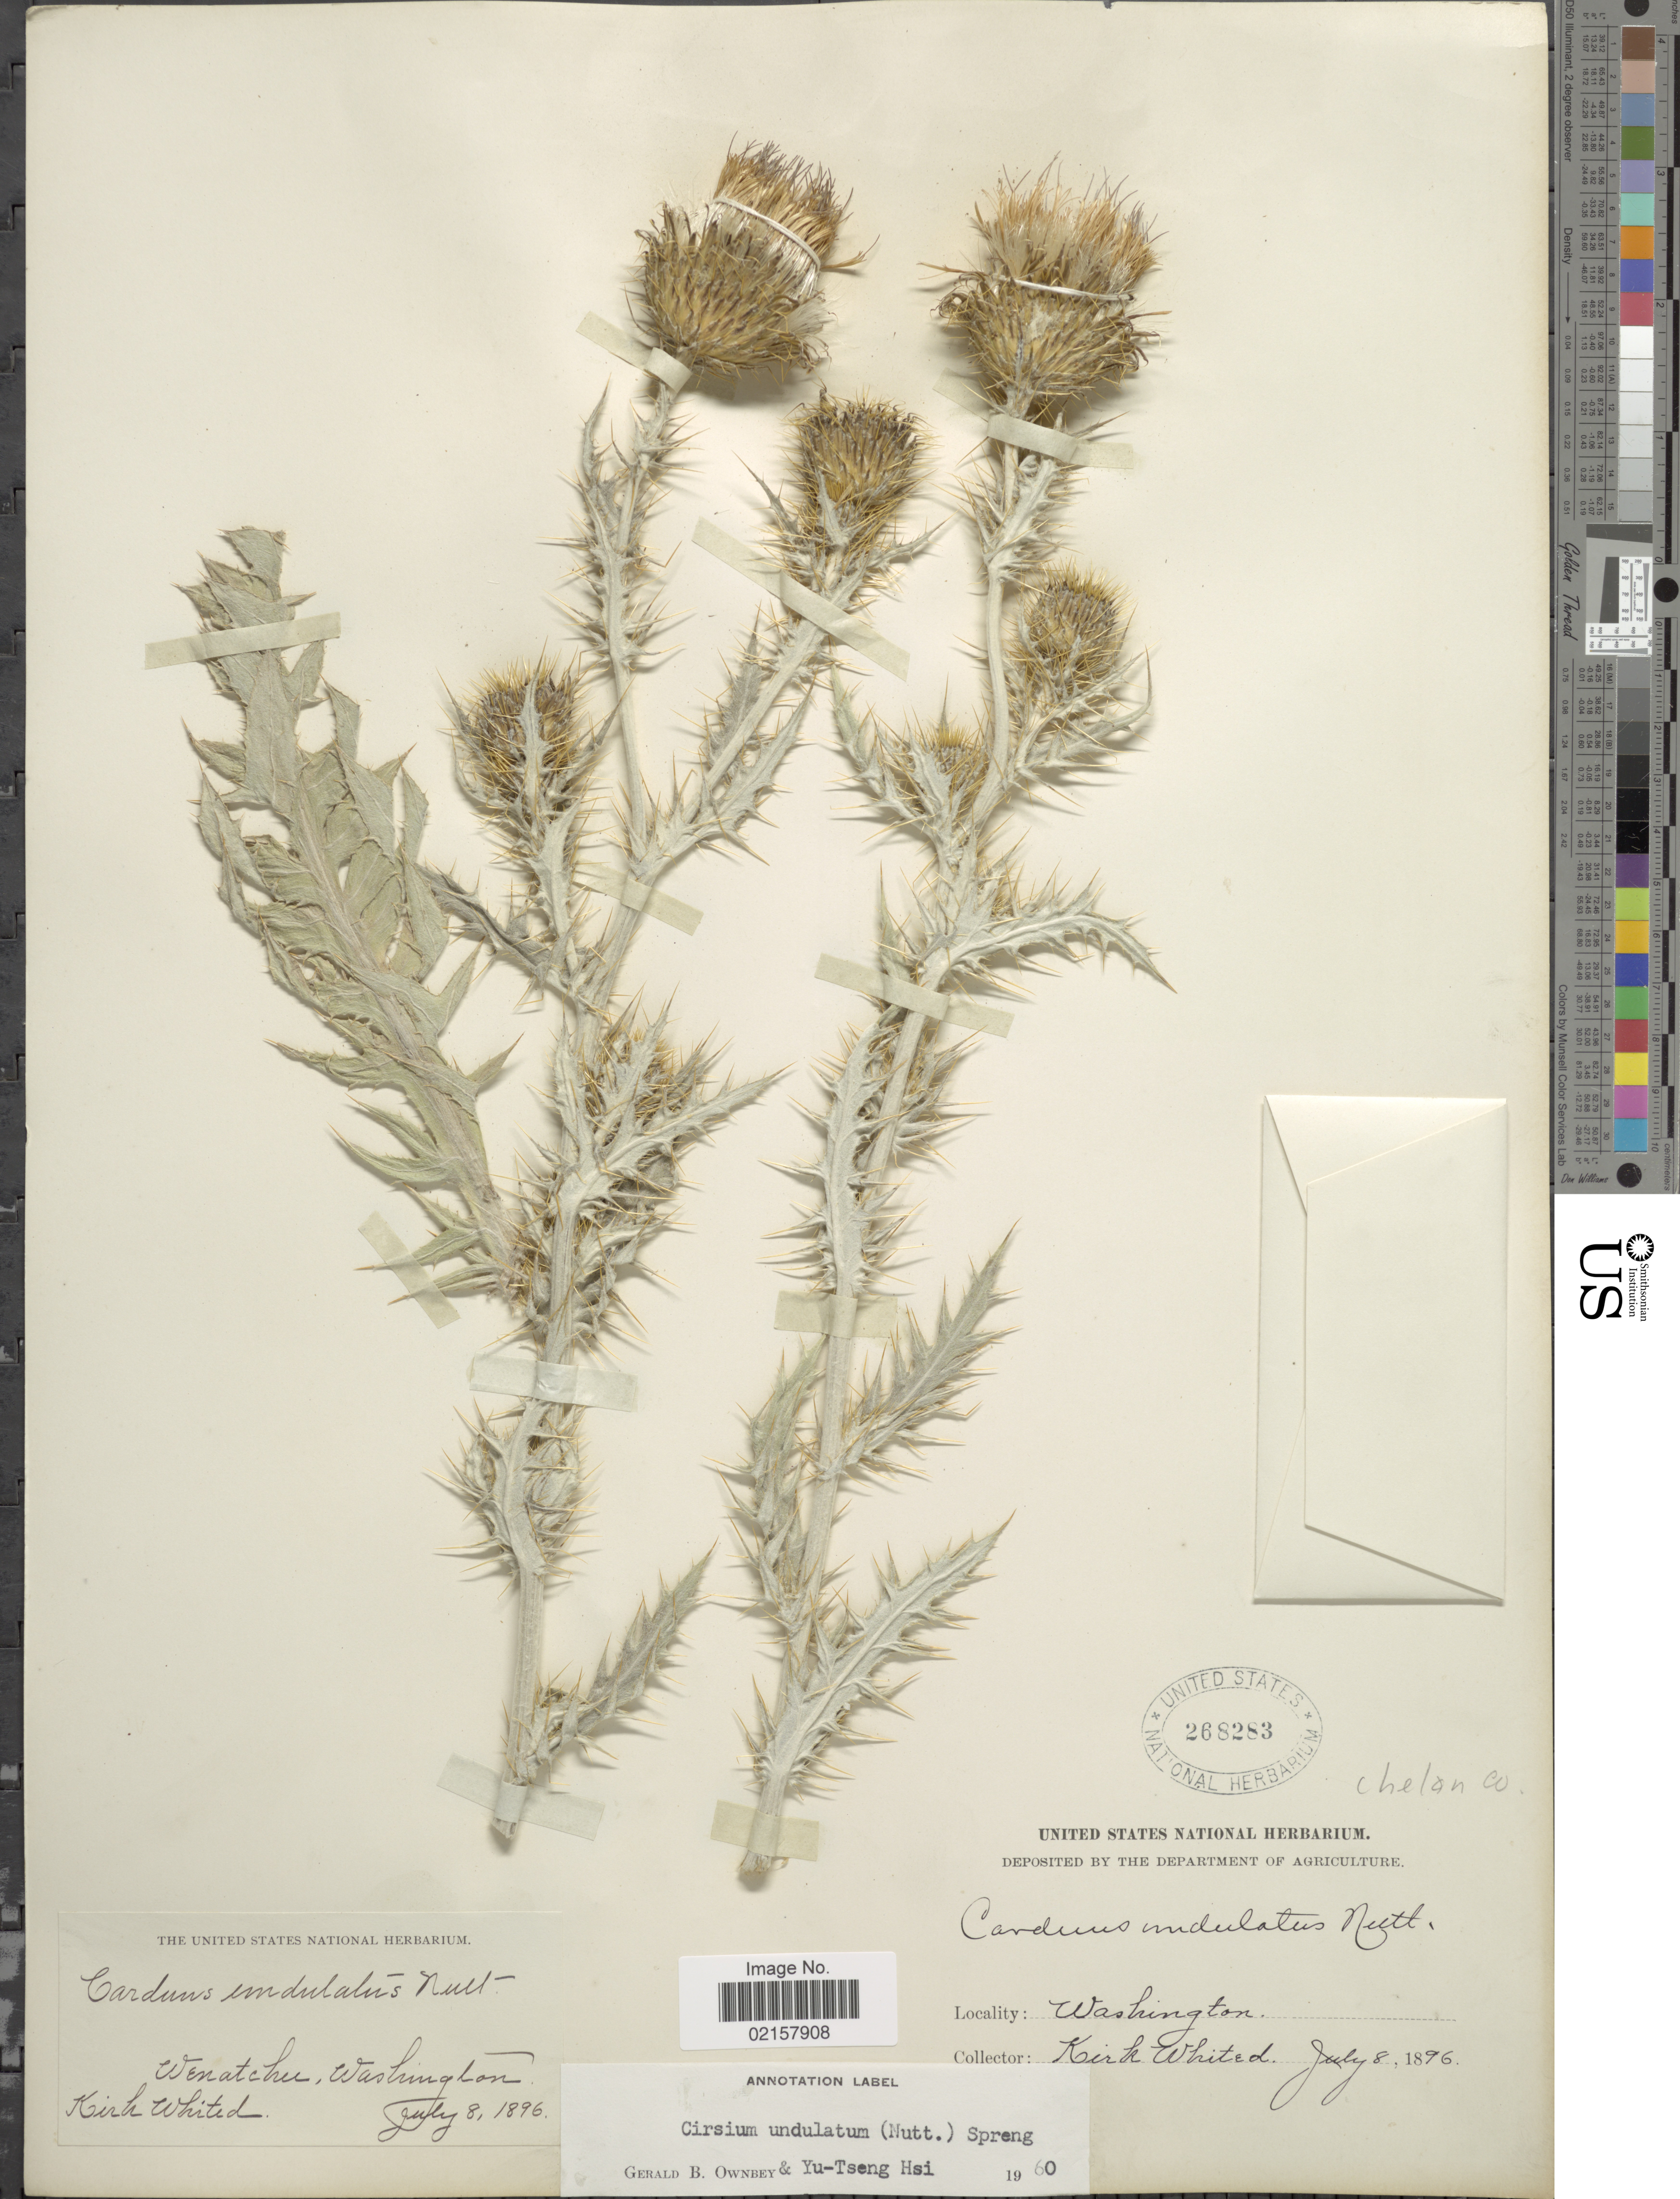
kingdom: Plantae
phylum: Tracheophyta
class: Magnoliopsida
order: Asterales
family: Asteraceae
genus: Cirsium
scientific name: Cirsium undulatum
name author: (Nutt.) Spreng.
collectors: K. Whited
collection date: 1896-07-08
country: United States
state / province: Washington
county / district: Chelan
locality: Wenatchee, Chelan Co.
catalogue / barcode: US 268283